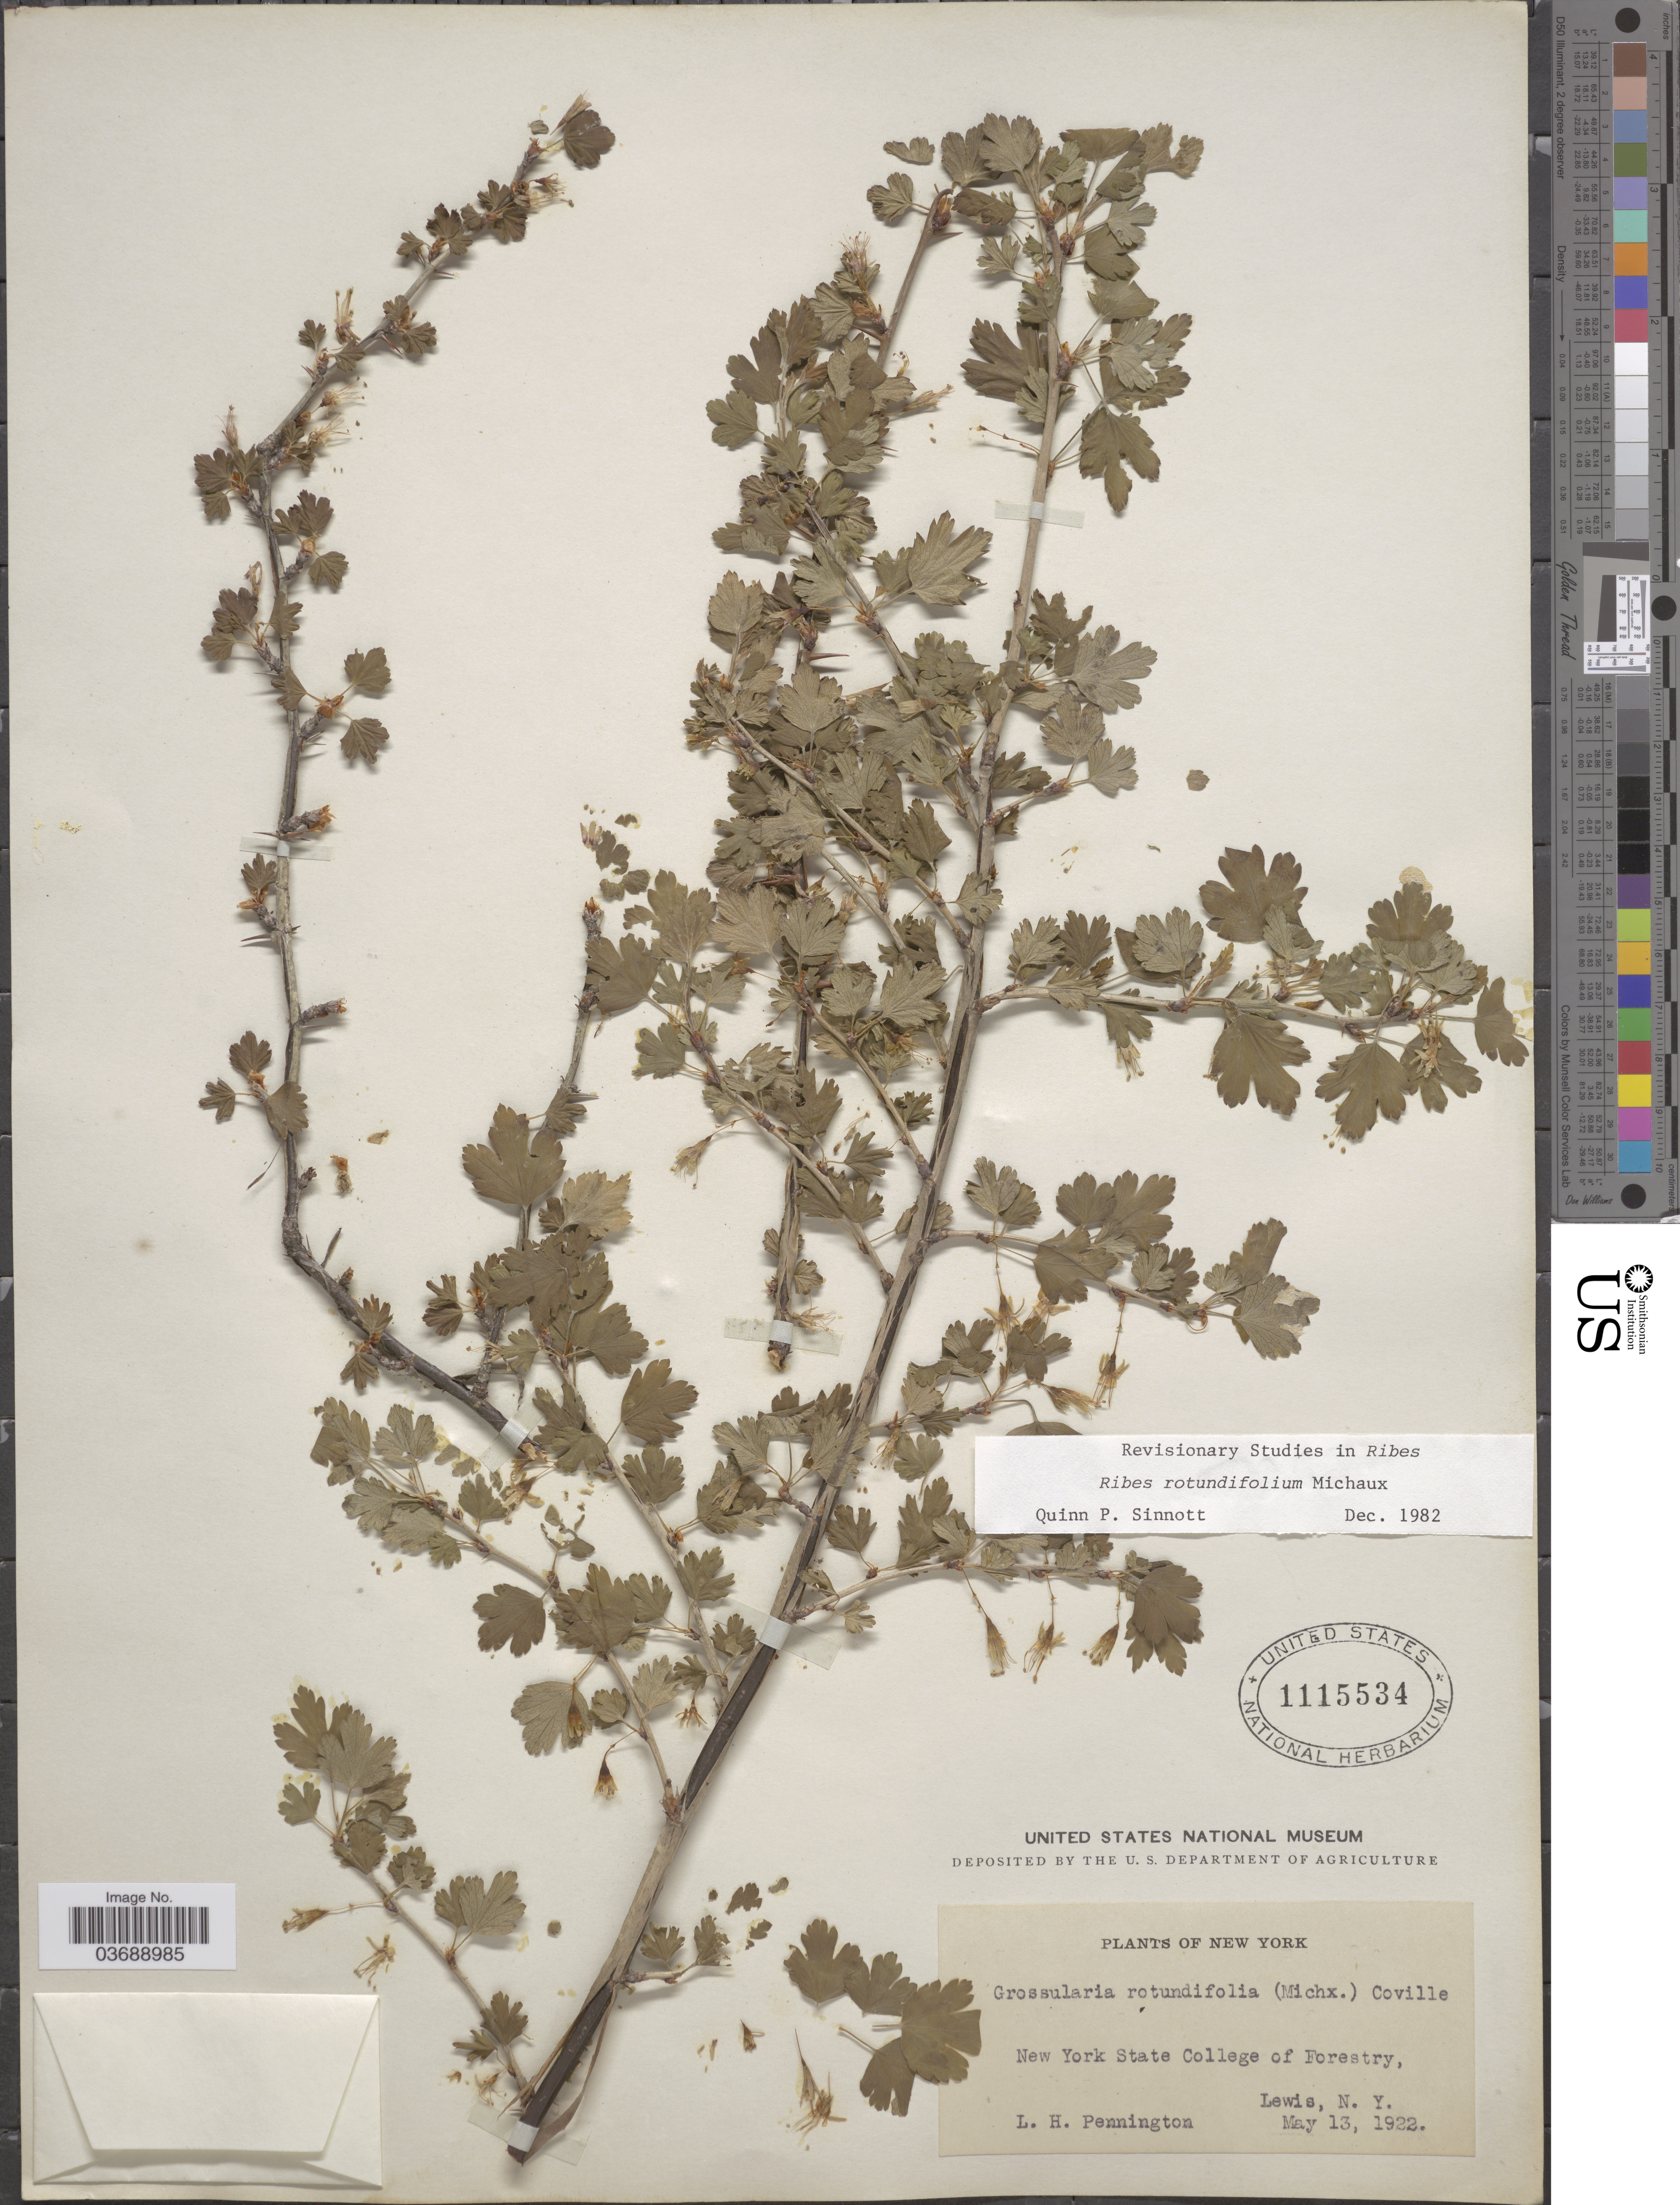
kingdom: Plantae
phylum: Tracheophyta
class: Magnoliopsida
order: Saxifragales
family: Grossulariaceae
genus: Ribes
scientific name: Ribes rotundifolium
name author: Michx.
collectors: L. Pennington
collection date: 1922-05-13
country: United States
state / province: New York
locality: New York State College of Forestry, Lewis.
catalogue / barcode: US 1115534